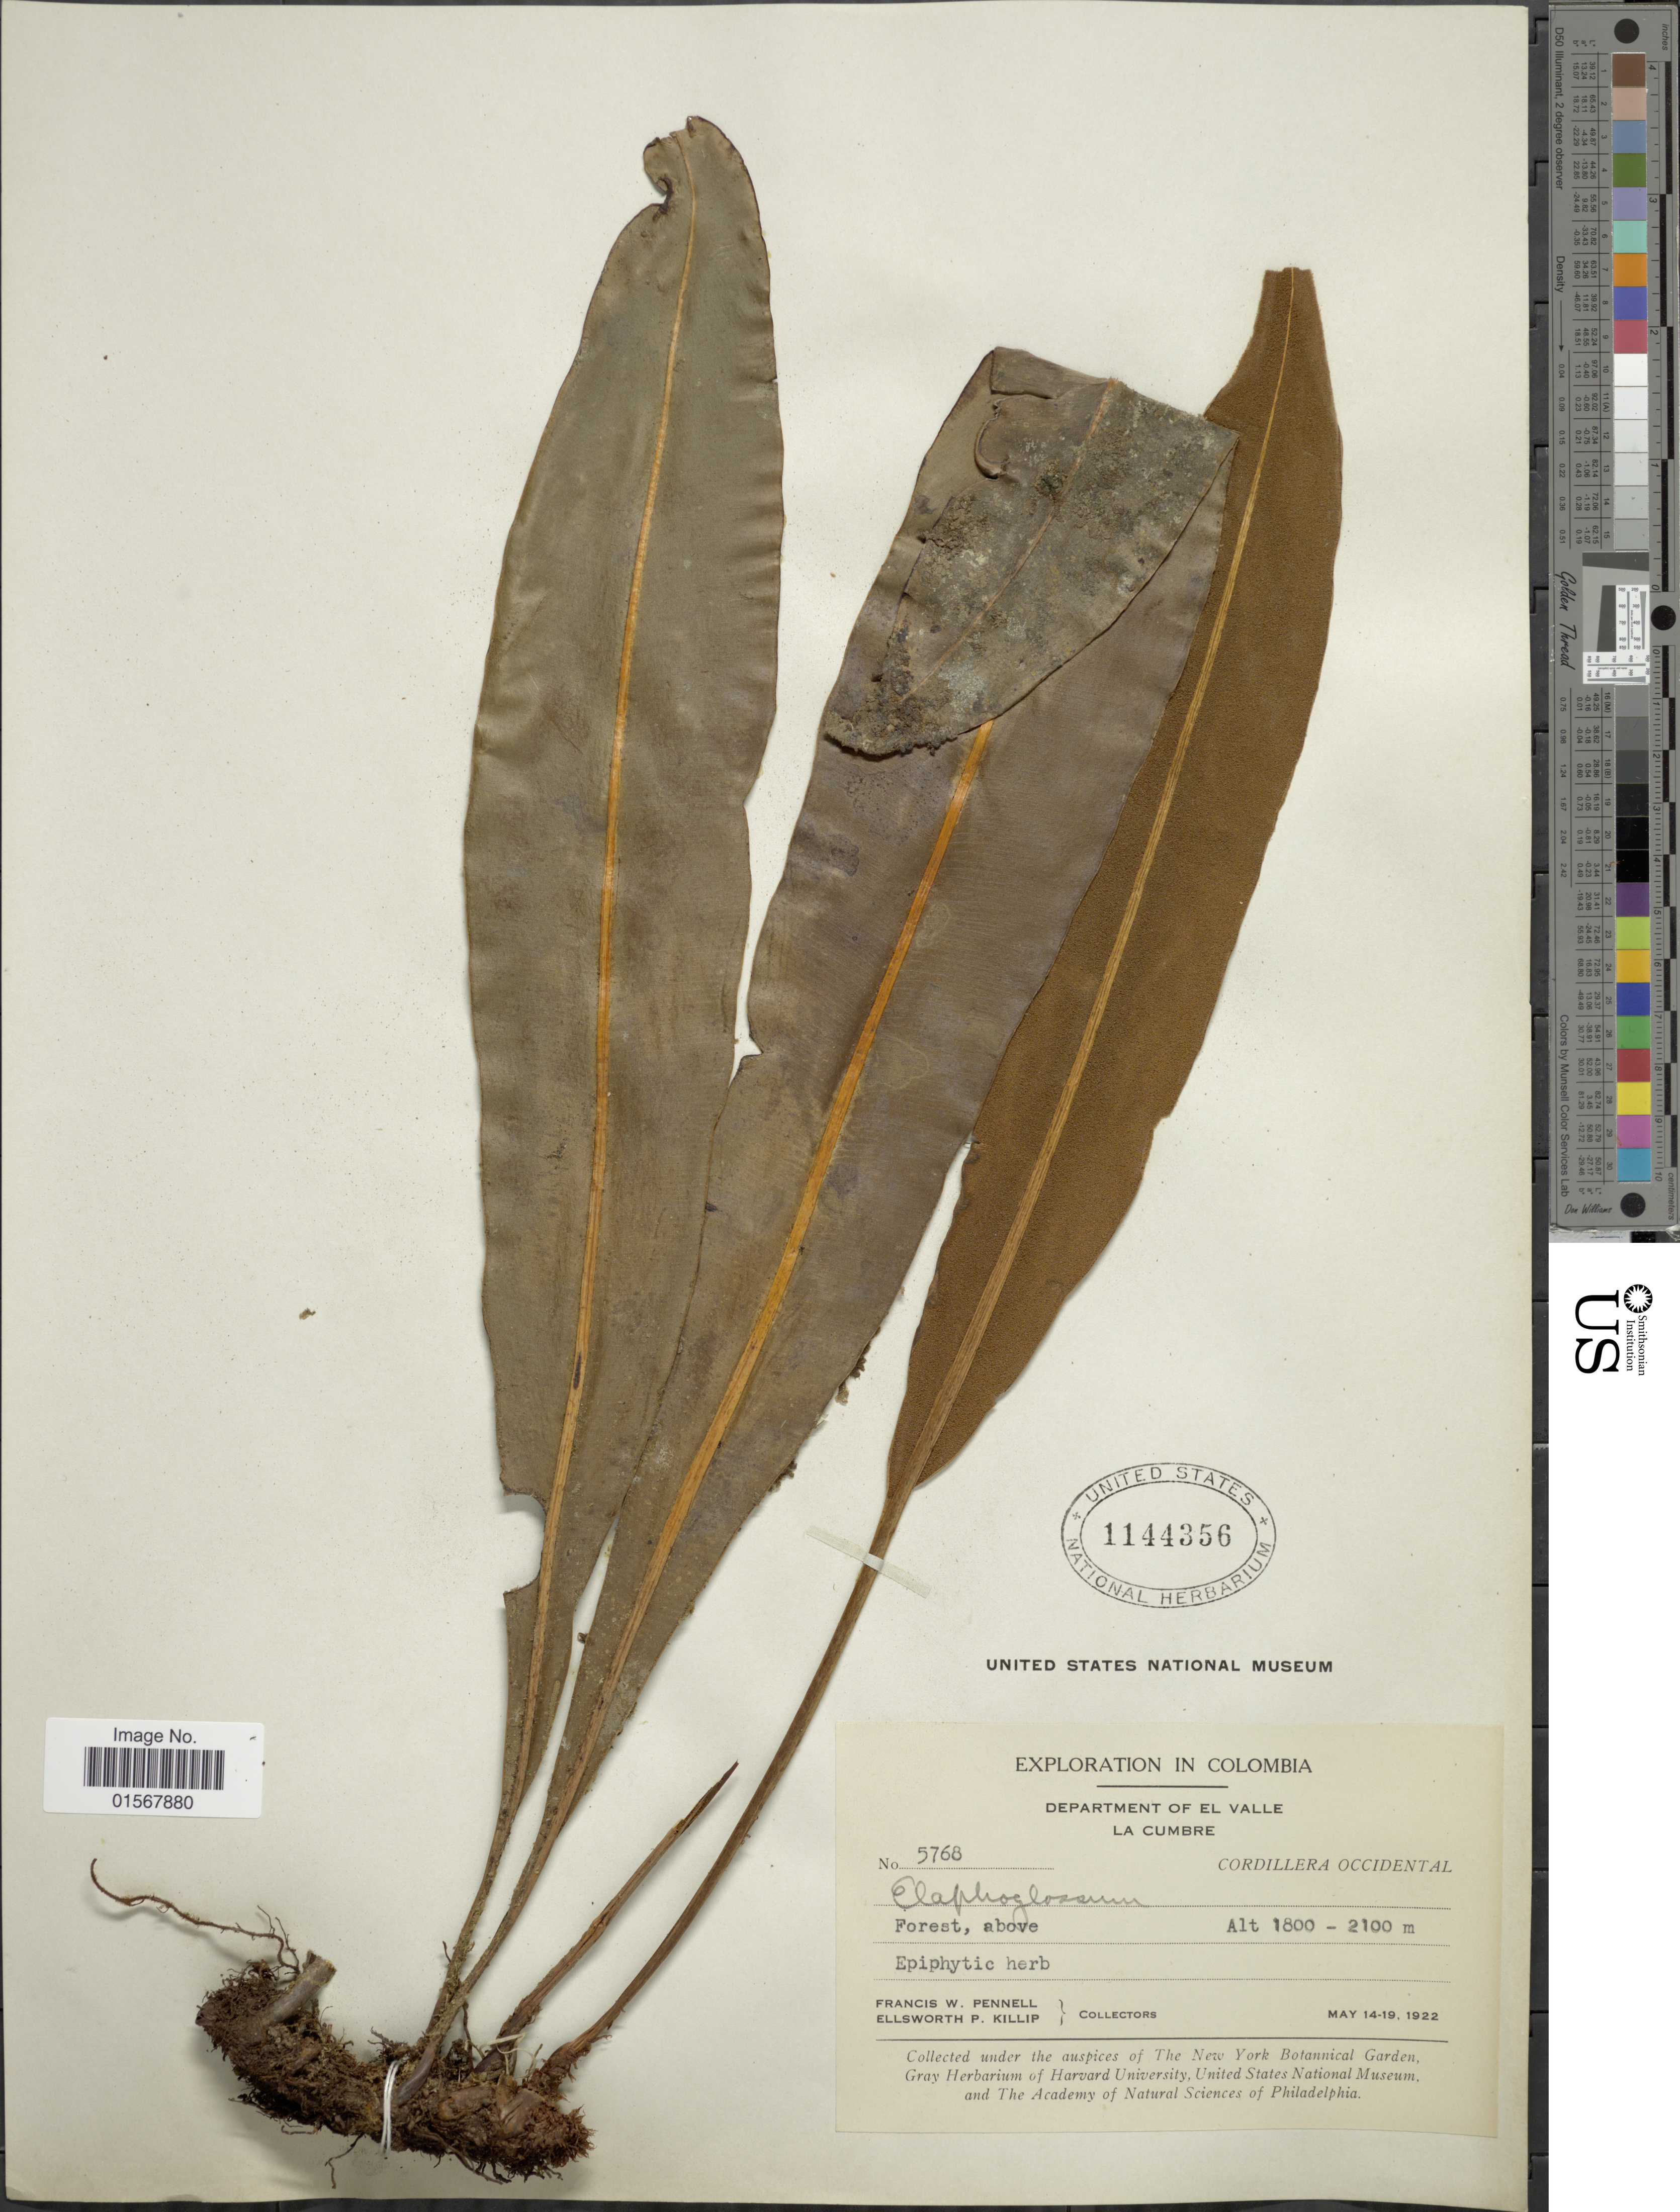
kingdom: Plantae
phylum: Tracheophyta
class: Polypodiopsida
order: Polypodiales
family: Dryopteridaceae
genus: Elaphoglossum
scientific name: Elaphoglossum sp.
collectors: F. W. Pennell & E. P. Killip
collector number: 5768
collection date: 1922-05-14/1922-05-19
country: Colombia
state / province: Valle del Cauca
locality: Department Of El Valle, La Cumbre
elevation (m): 1800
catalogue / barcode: US 1144356